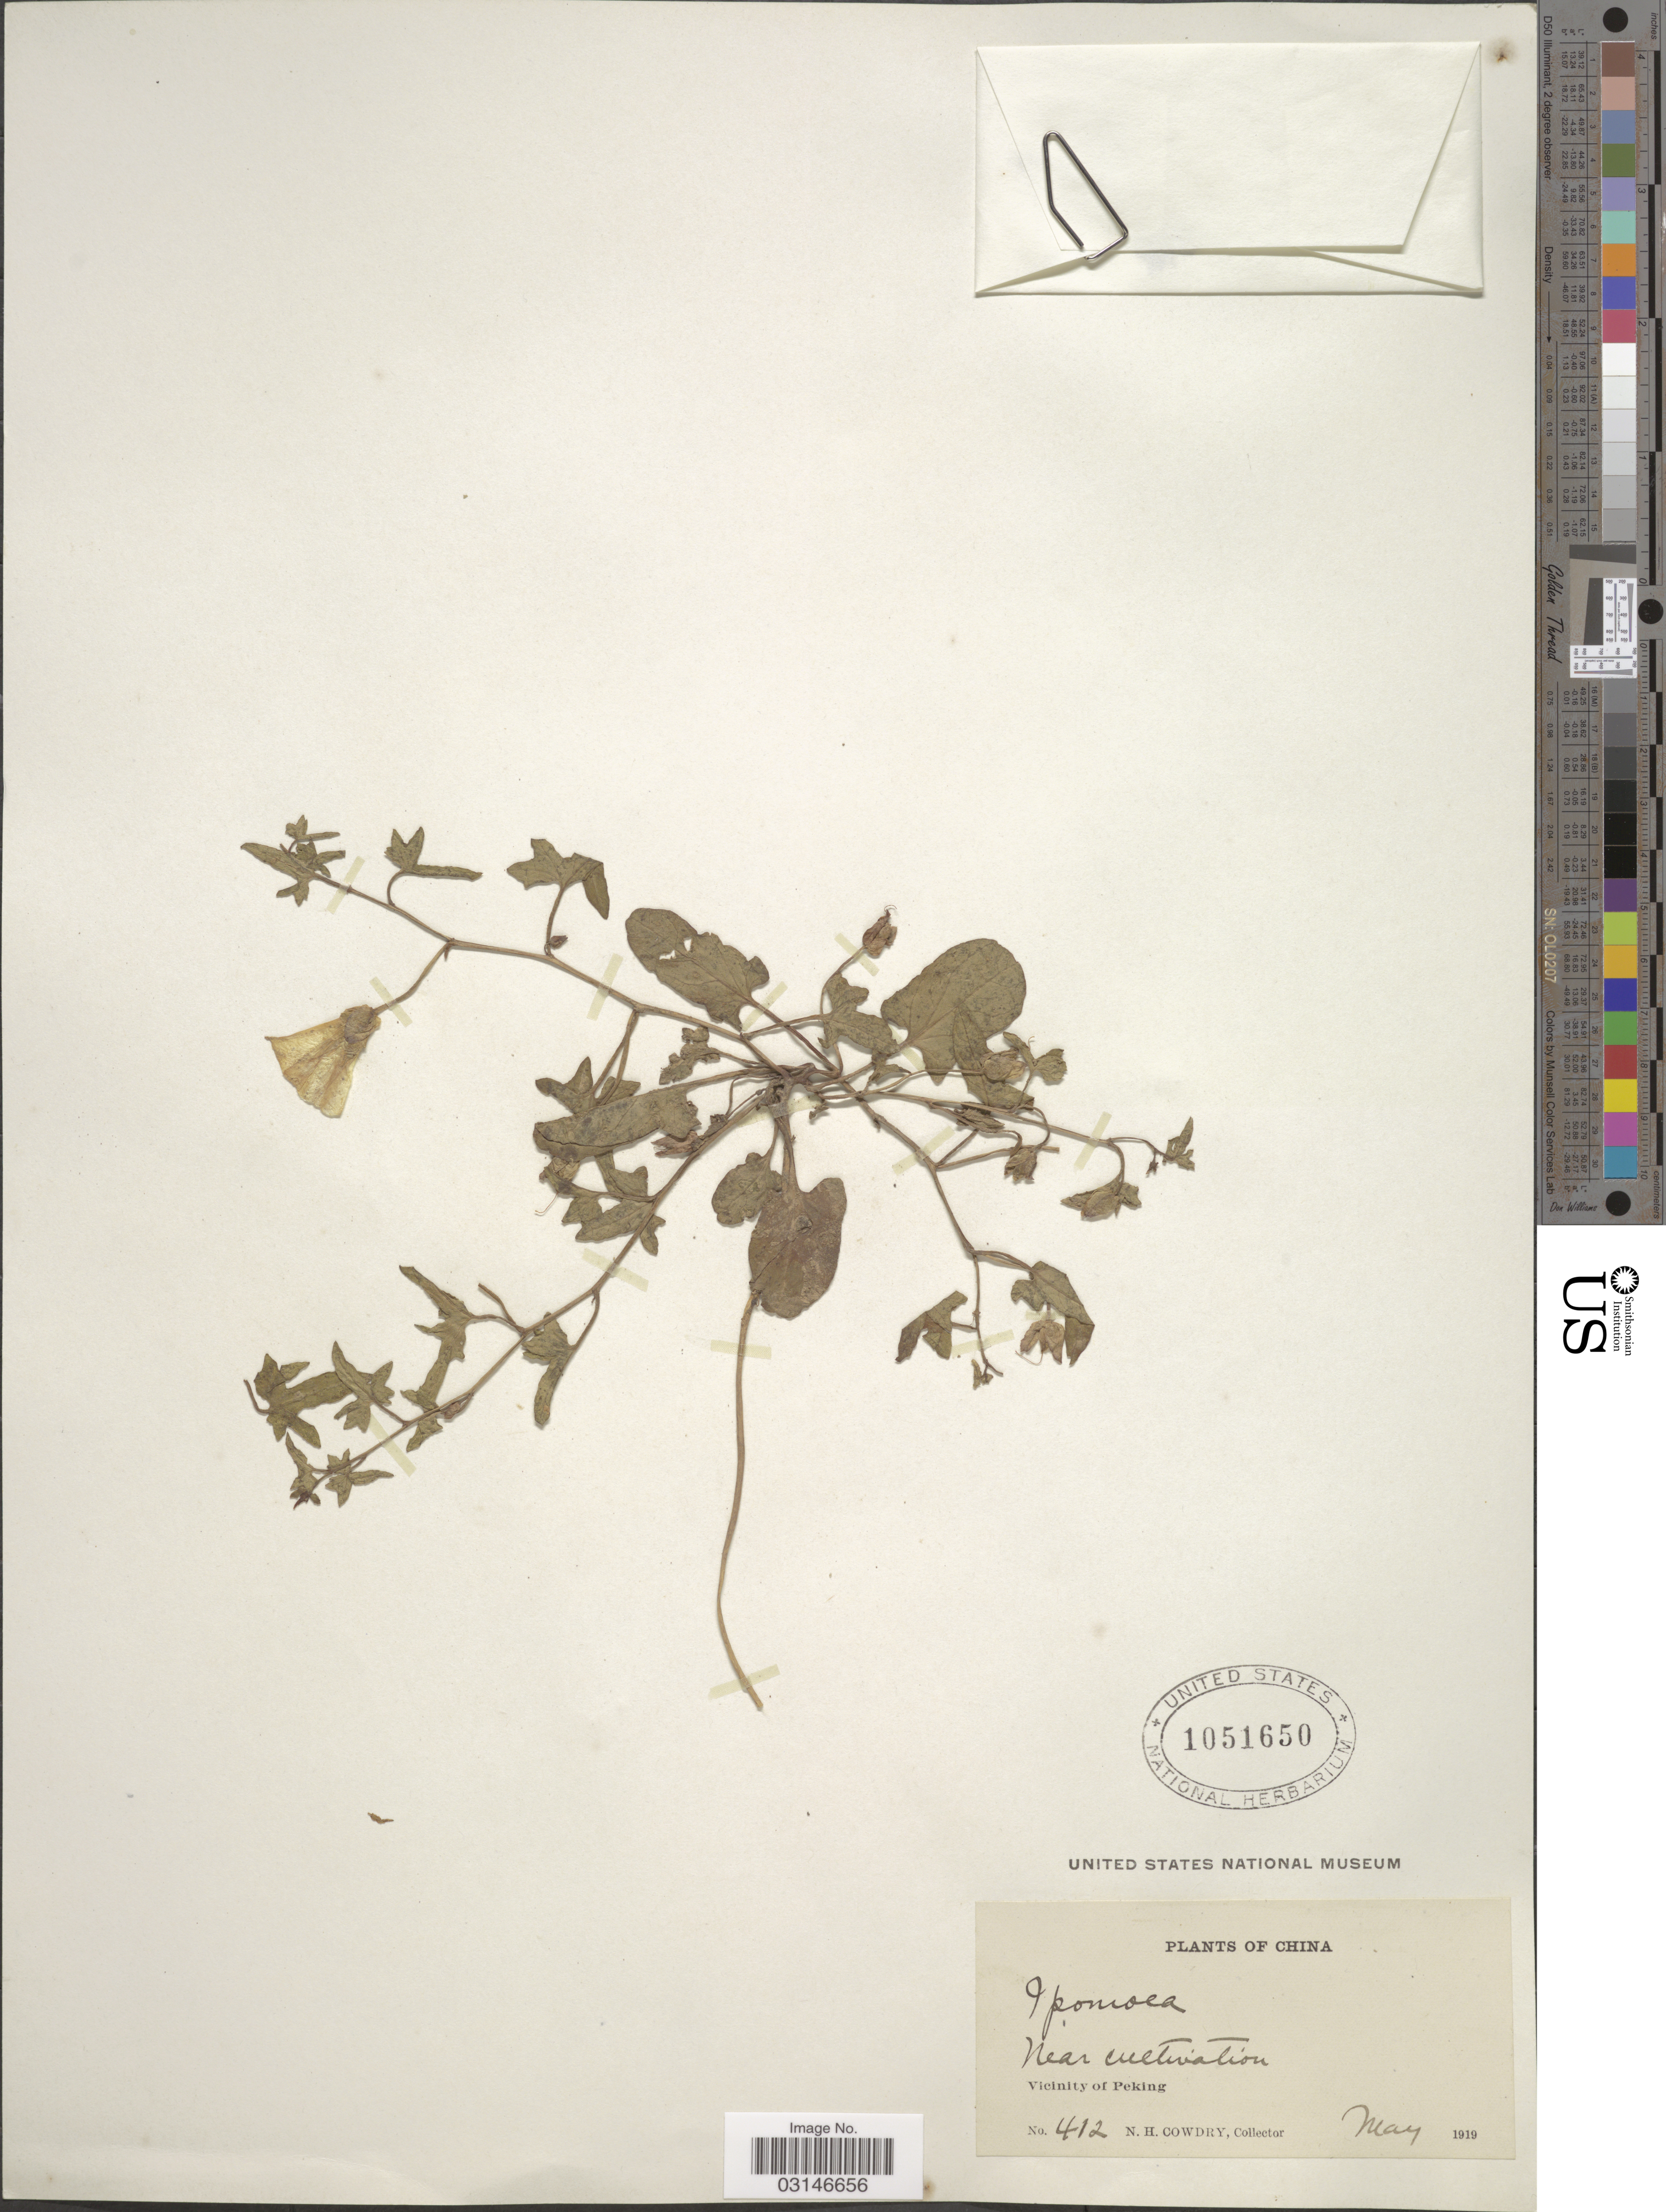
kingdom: Plantae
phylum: Tracheophyta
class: Magnoliopsida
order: Solanales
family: Convolvulaceae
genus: Calystegia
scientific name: Calystegia hederacea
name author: Thunb.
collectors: N. H. Cowdry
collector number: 412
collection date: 1919-05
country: China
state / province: Beijing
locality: Near cultivation. Vicinity of Peking.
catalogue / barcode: US 1051650